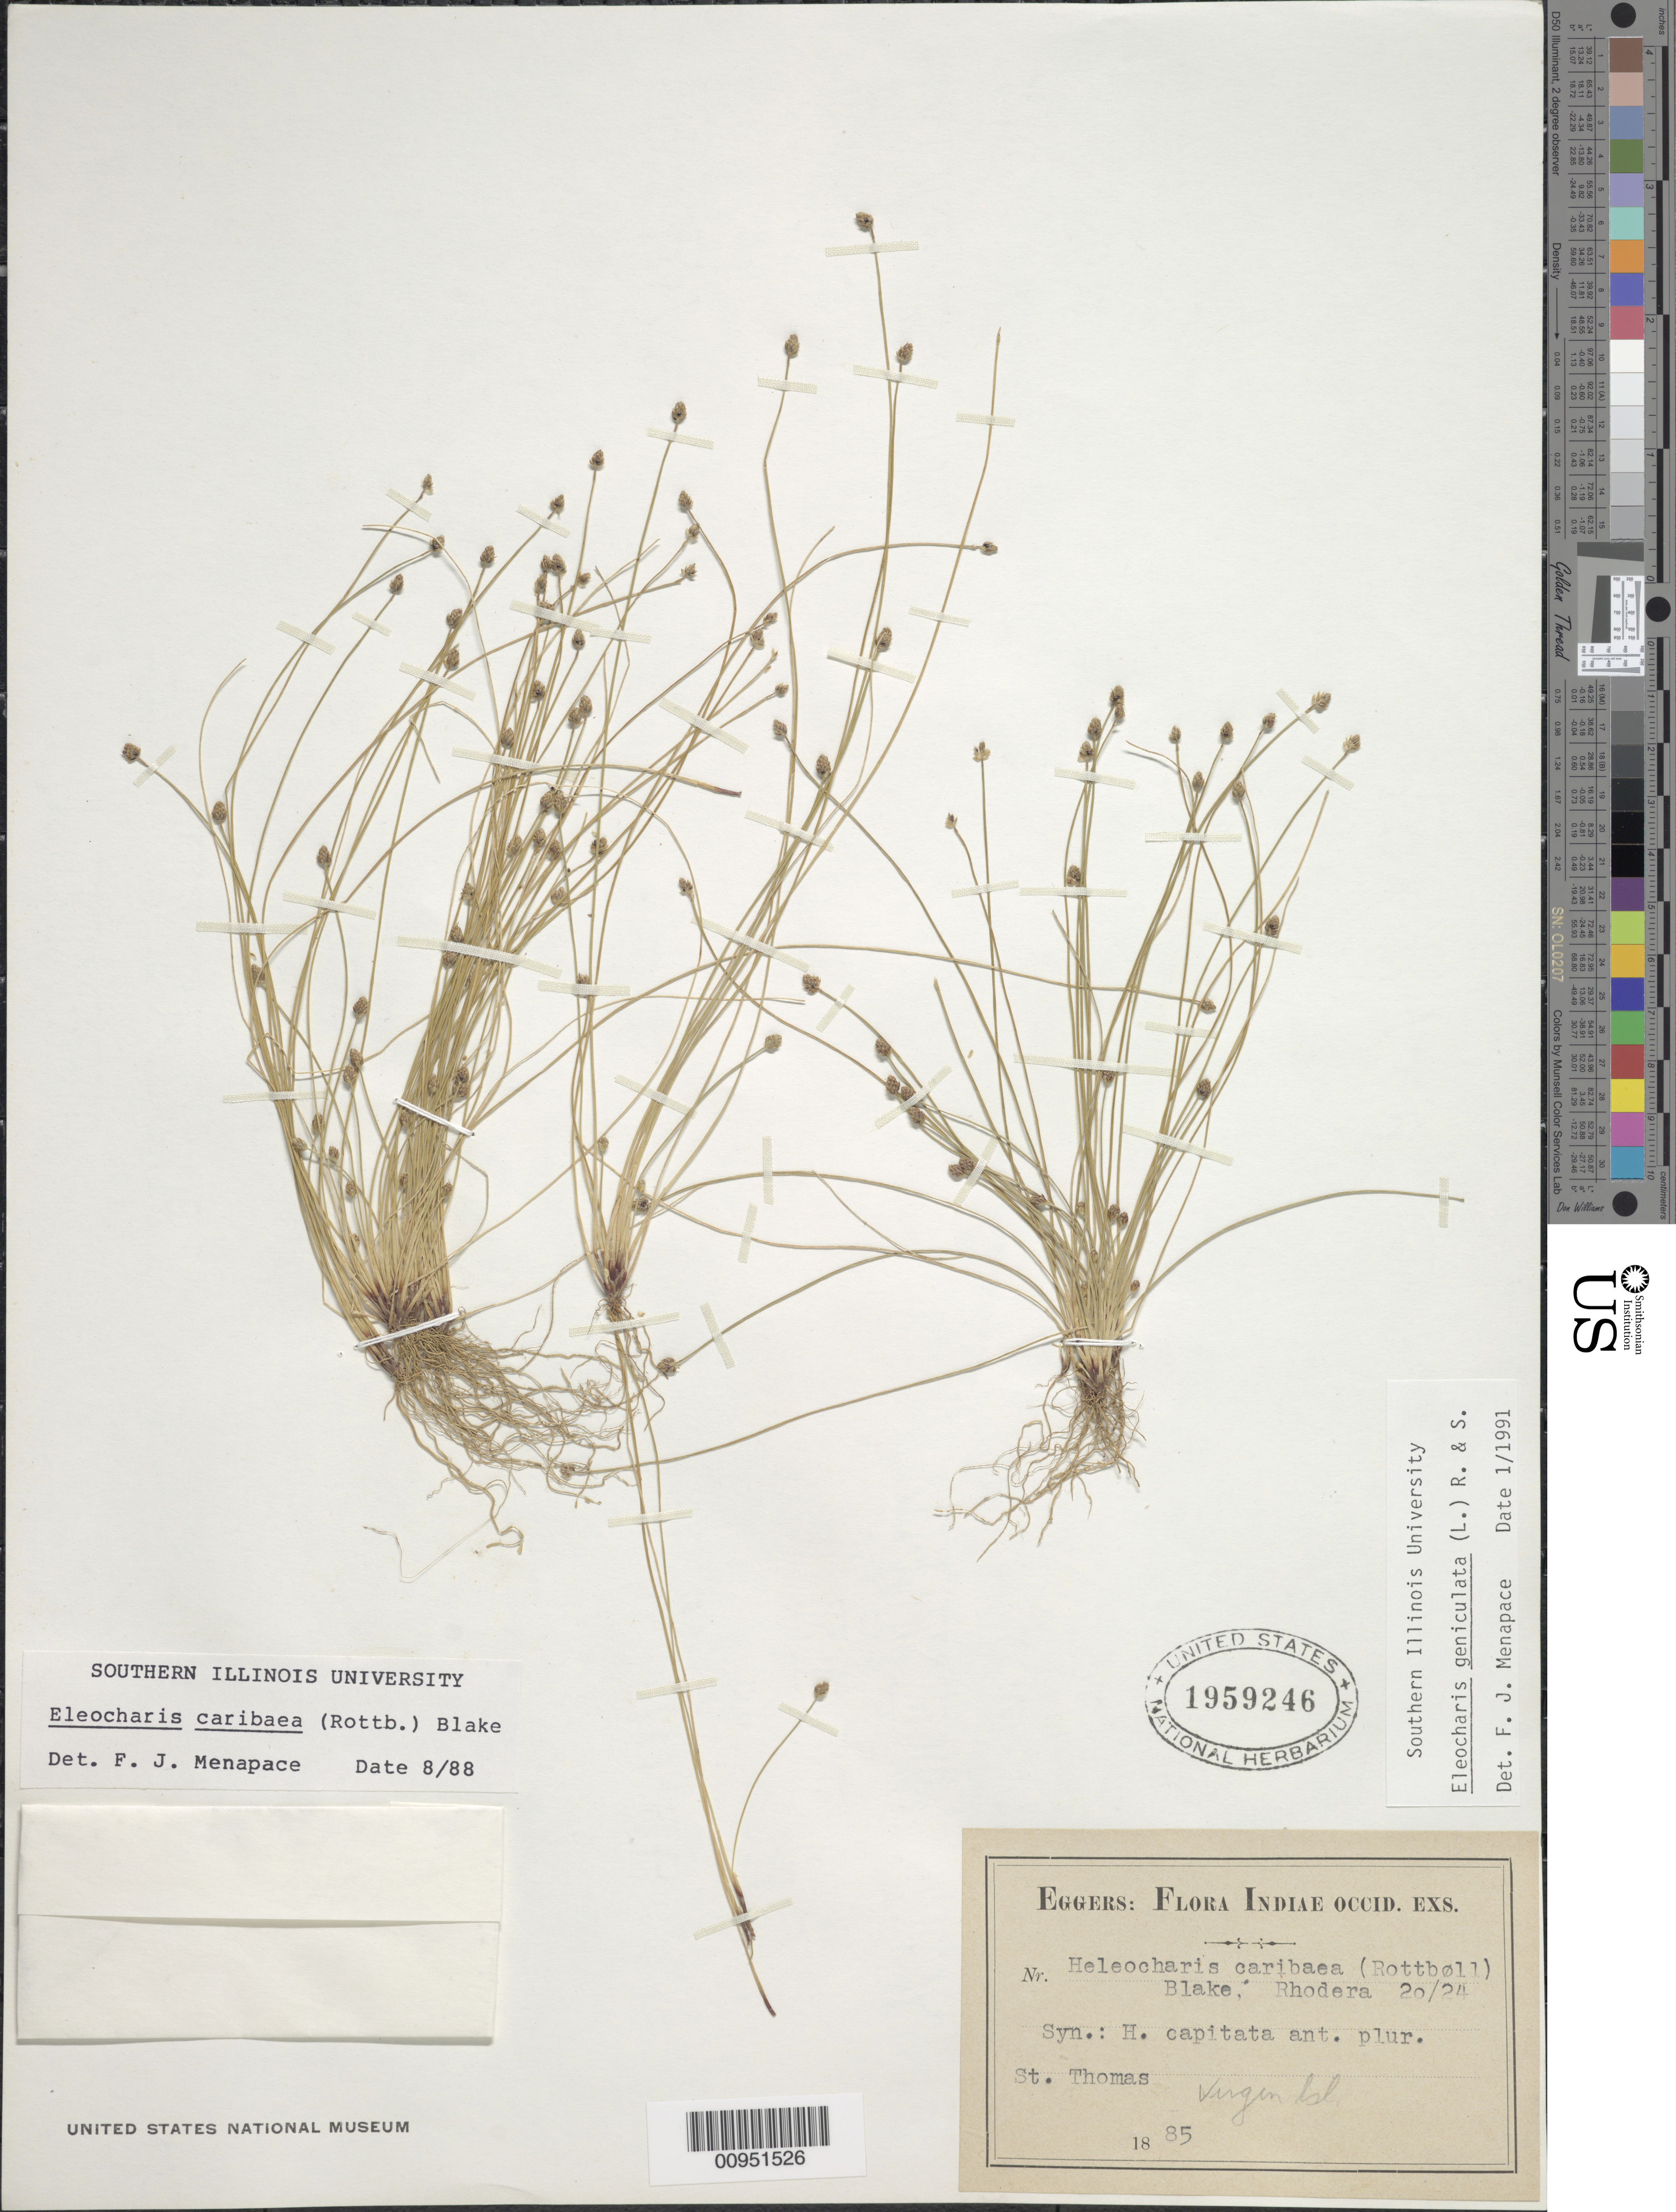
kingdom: Plantae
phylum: Tracheophyta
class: Liliopsida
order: Poales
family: Cyperaceae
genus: Eleocharis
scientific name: Eleocharis geniculata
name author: (L.) Roem. & Schult.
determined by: Menapace, F. J.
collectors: H. F. A. von Eggers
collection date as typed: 1885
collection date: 1885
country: U.S. Virgin Islands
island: St. Thomas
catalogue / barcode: US 1959246